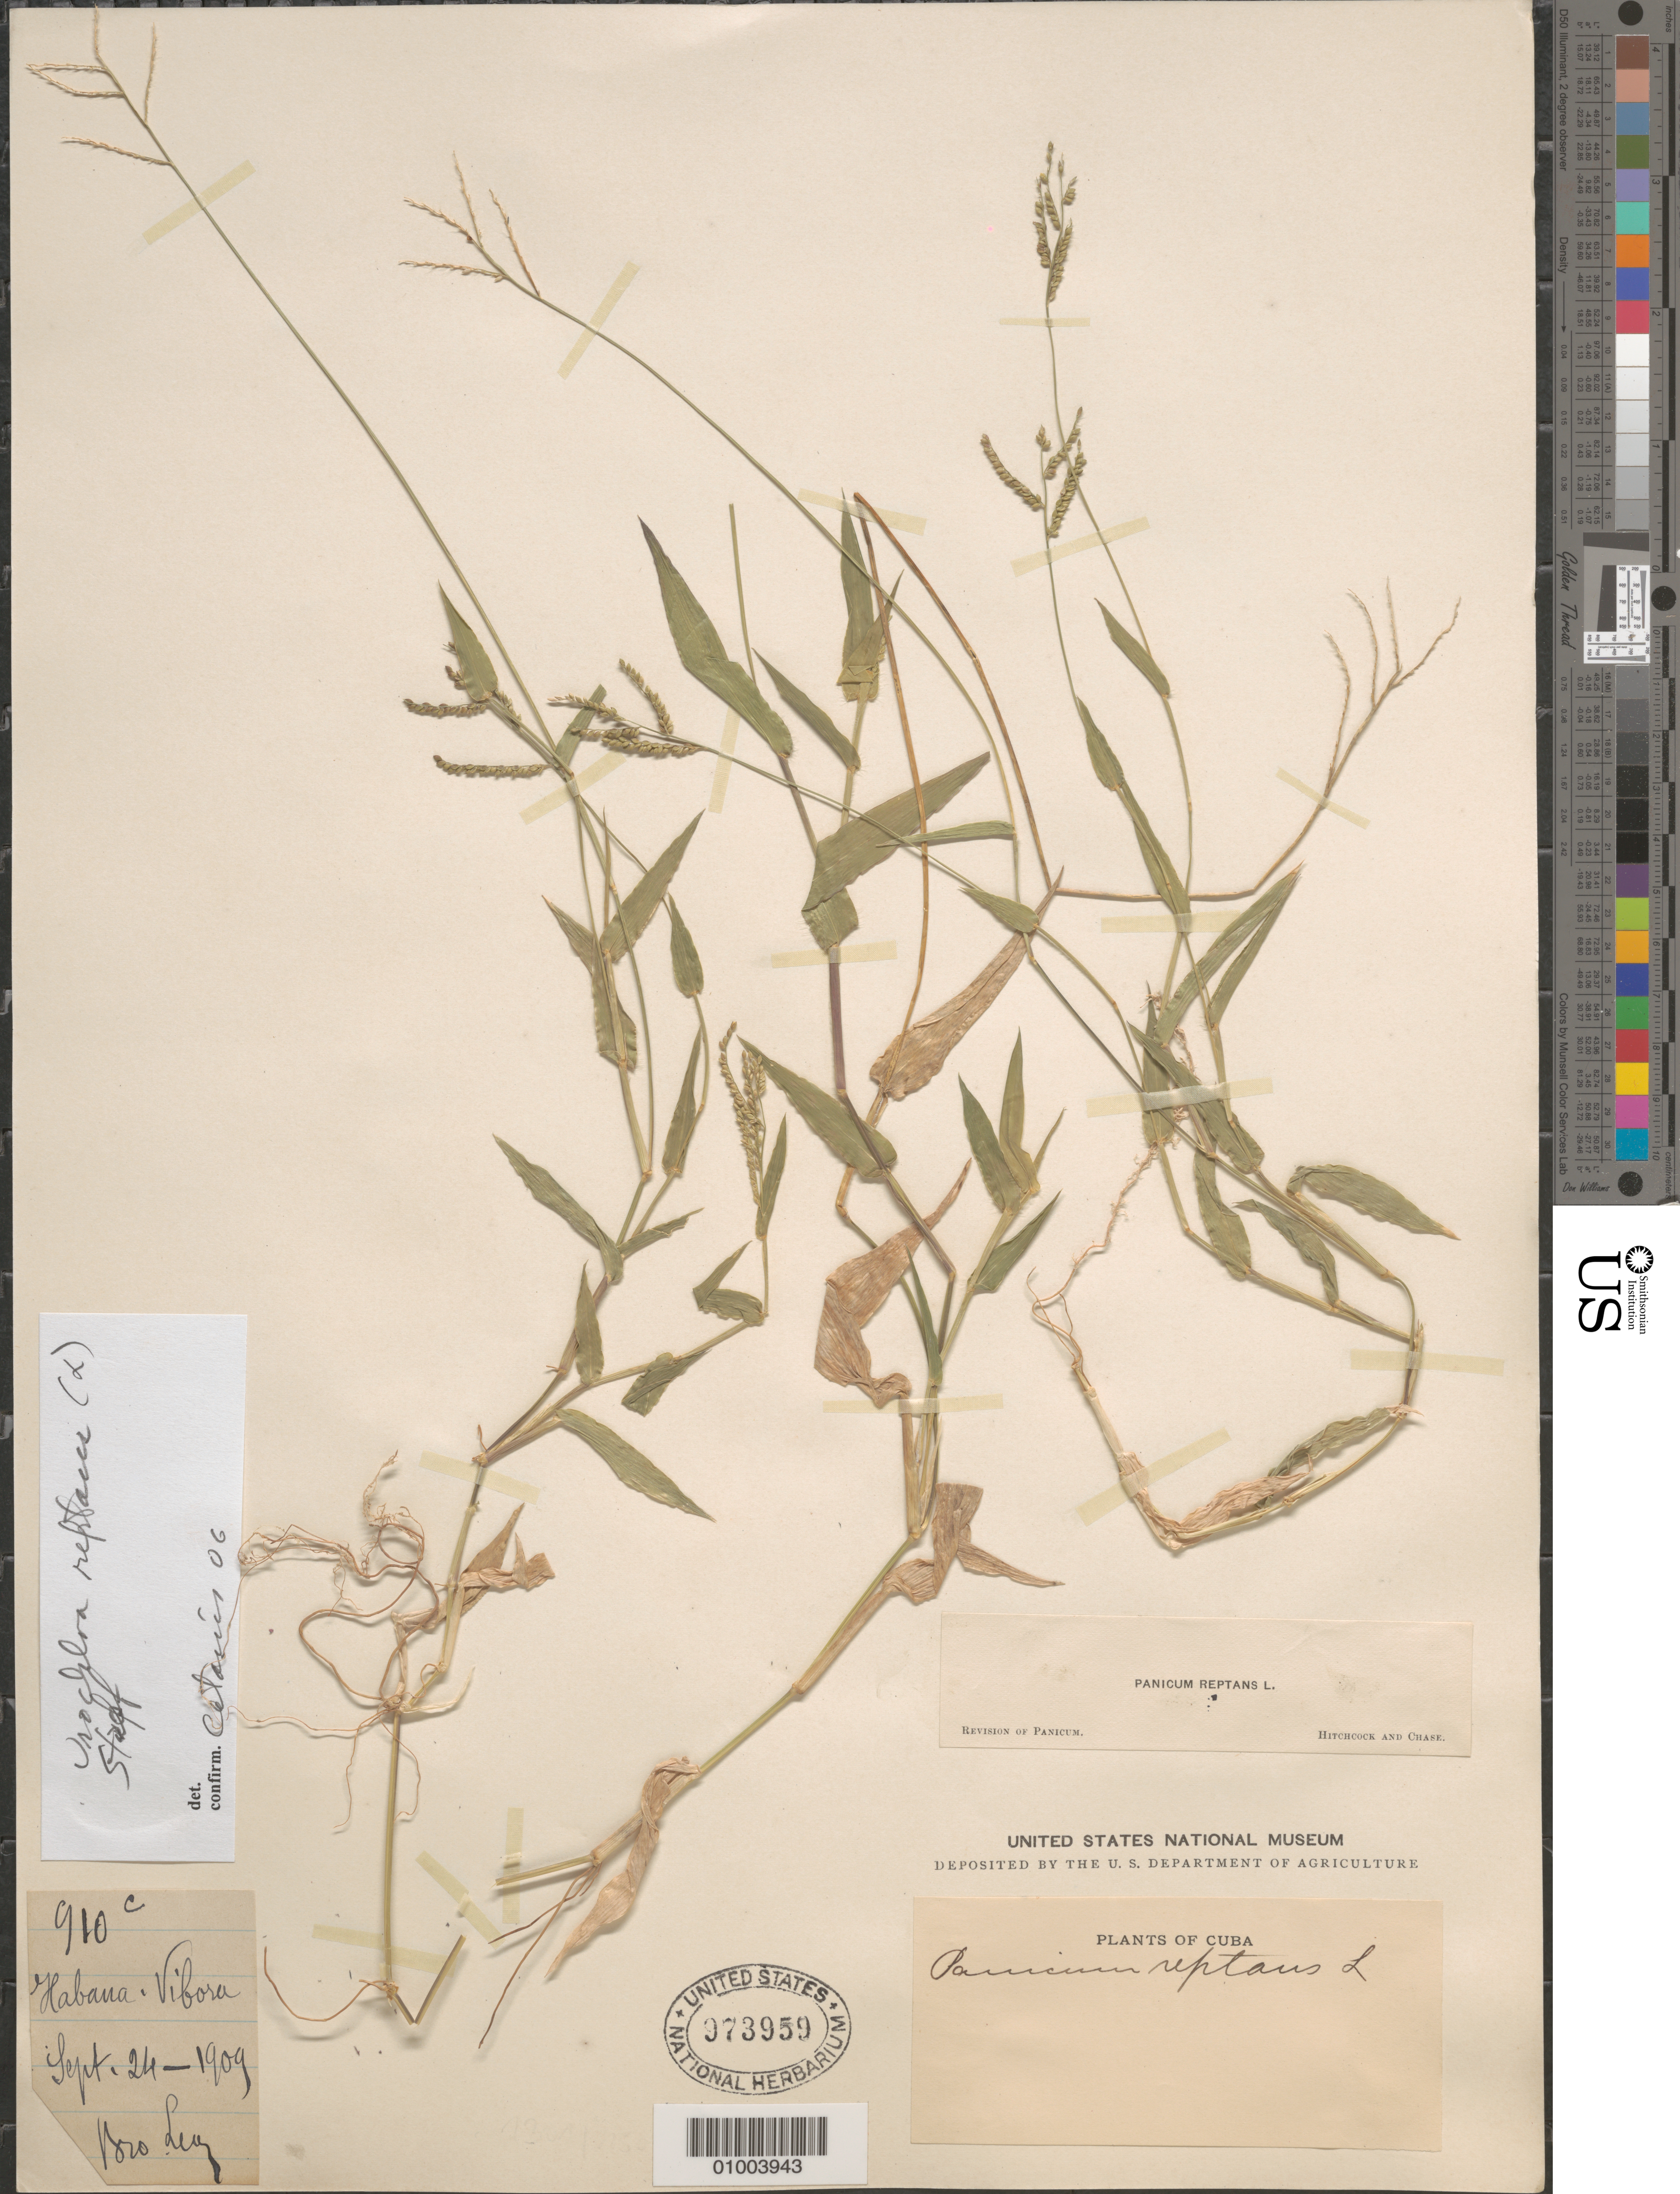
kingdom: Plantae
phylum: Tracheophyta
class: Liliopsida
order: Poales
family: Poaceae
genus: Urochloa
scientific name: Urochloa reptans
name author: (L.) Stapf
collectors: Bro. León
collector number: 910c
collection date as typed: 24 Sep 1909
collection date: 1909-09-24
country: Cuba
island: Cuba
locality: Habana - Vibora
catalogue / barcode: US 973959